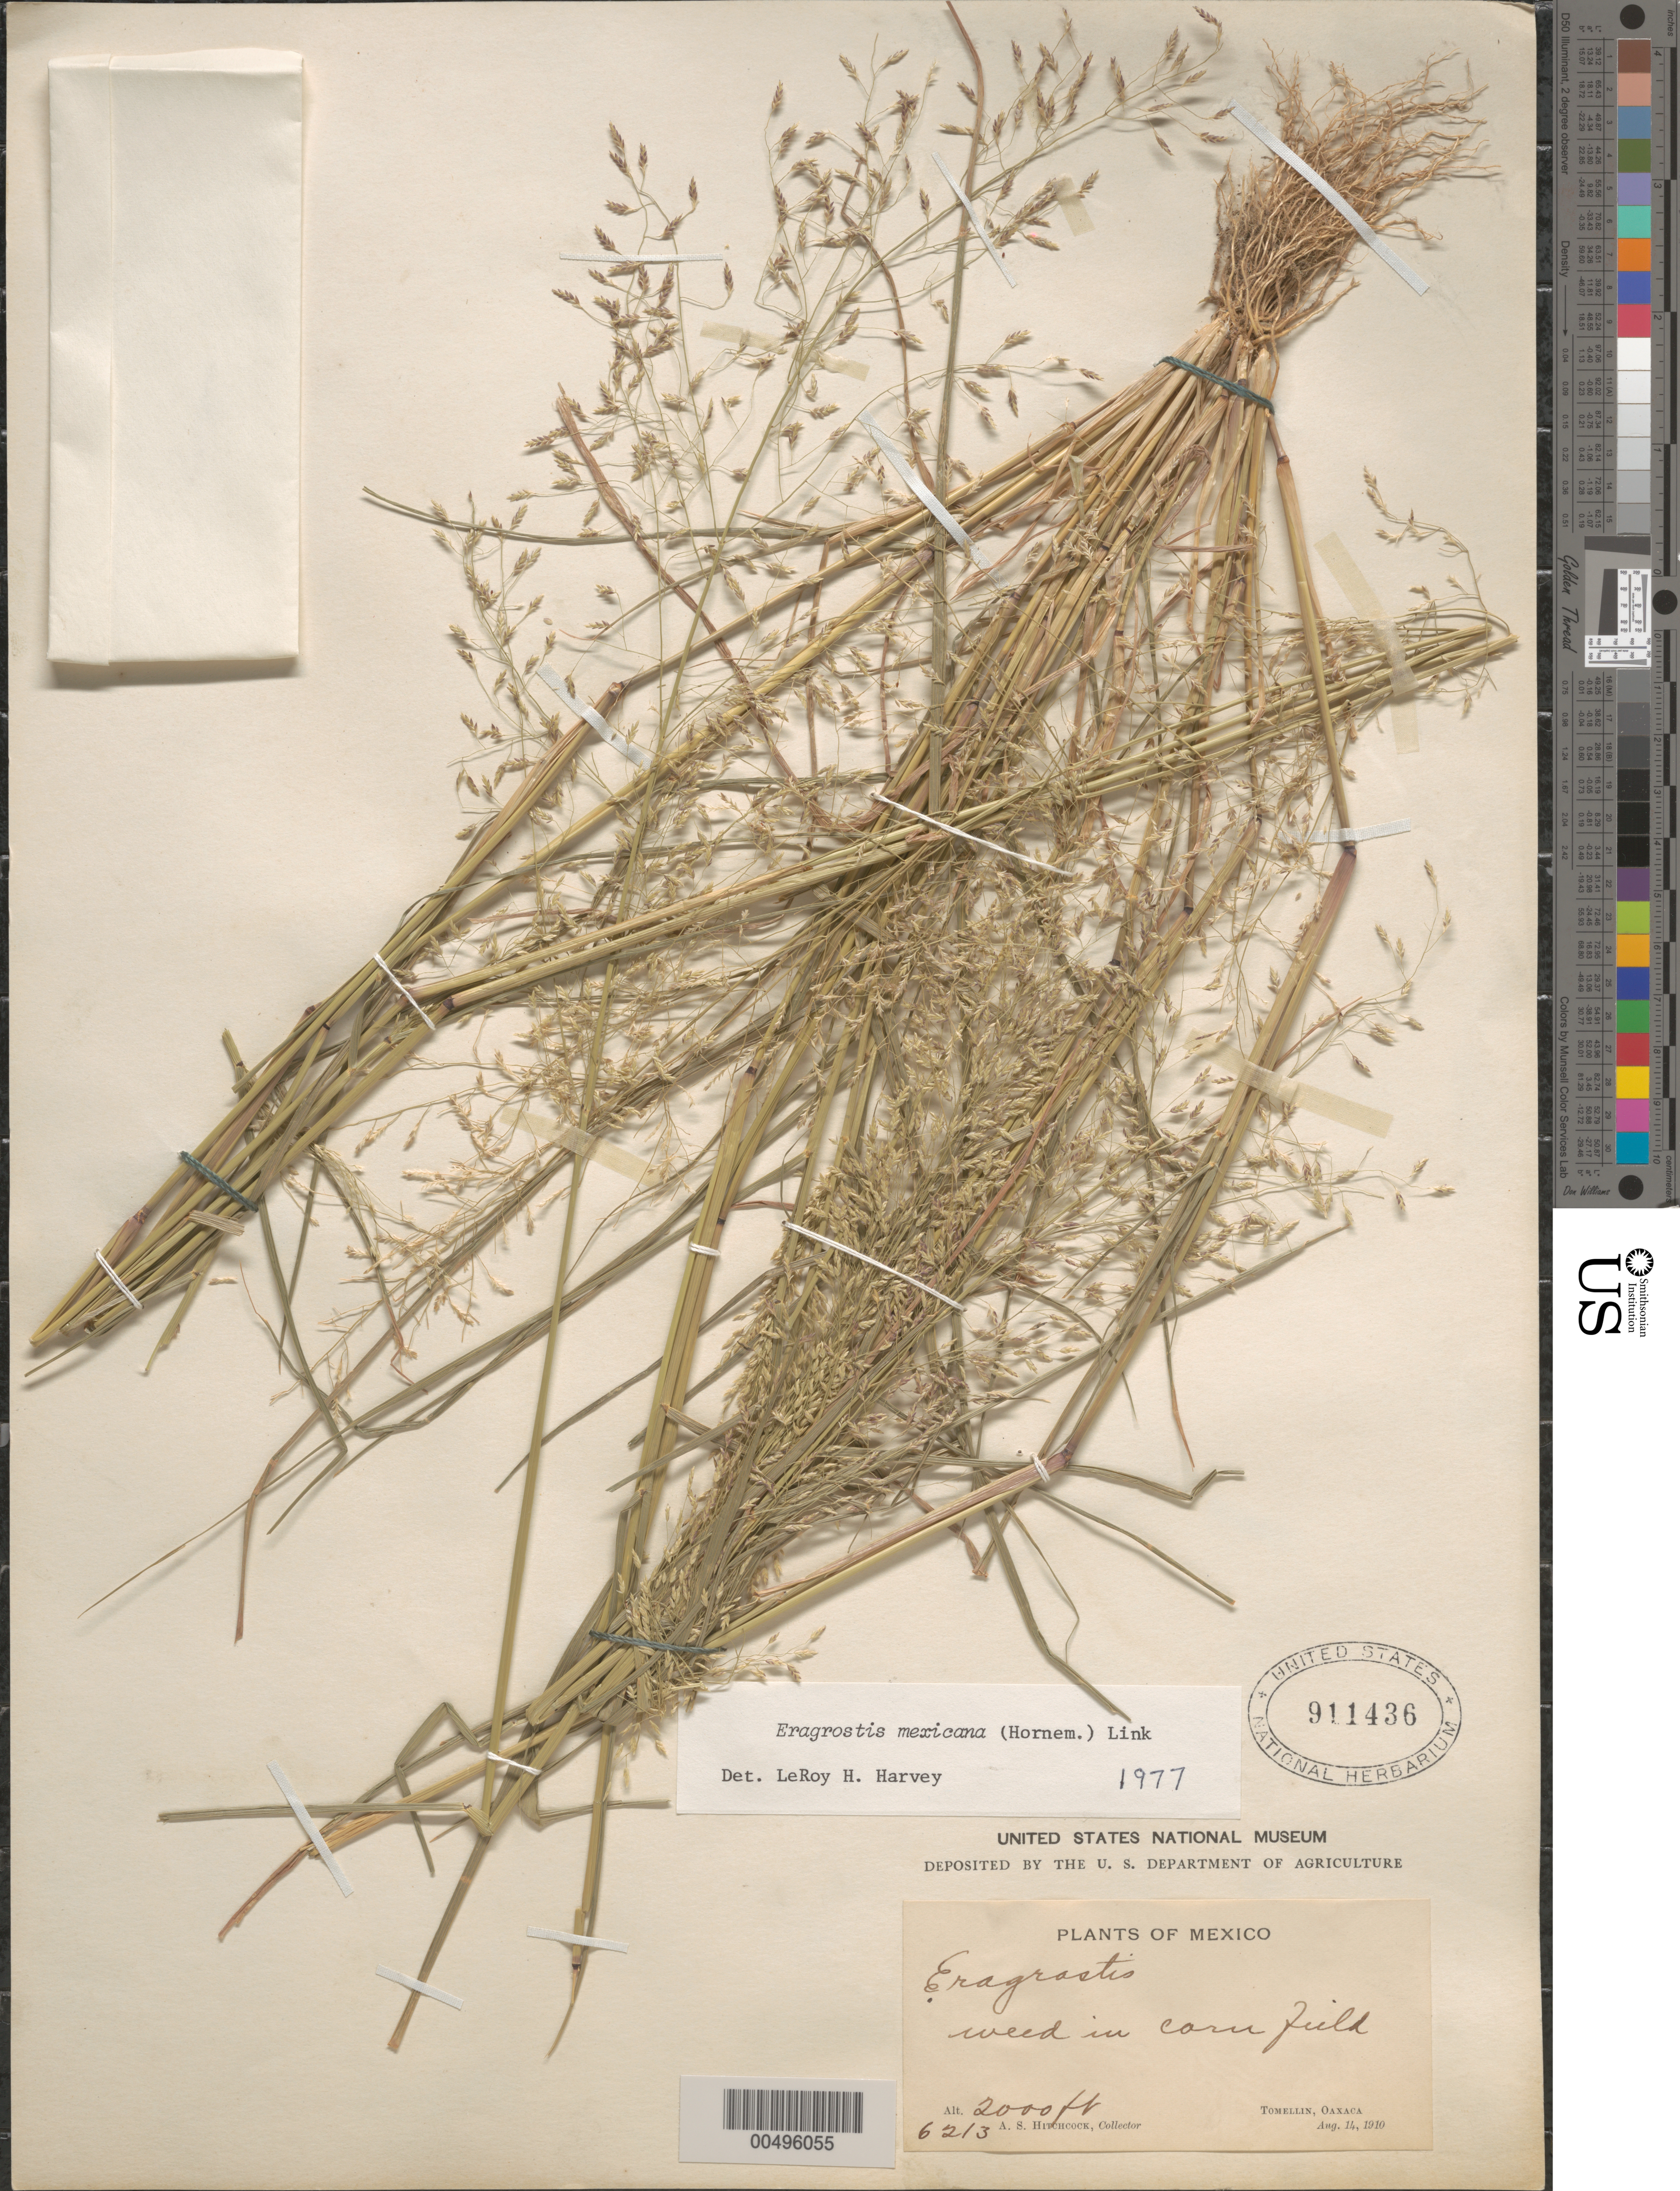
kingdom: Plantae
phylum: Tracheophyta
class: Liliopsida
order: Poales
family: Poaceae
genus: Eragrostis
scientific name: Eragrostis mexicana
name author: (Hornem.) Link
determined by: Harvey, L. H.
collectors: A. S. Hitchcock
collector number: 6213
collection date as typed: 14 Aug 1910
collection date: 1910-08-14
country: Mexico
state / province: Oaxaca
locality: Tomellin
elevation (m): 610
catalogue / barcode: US 911436